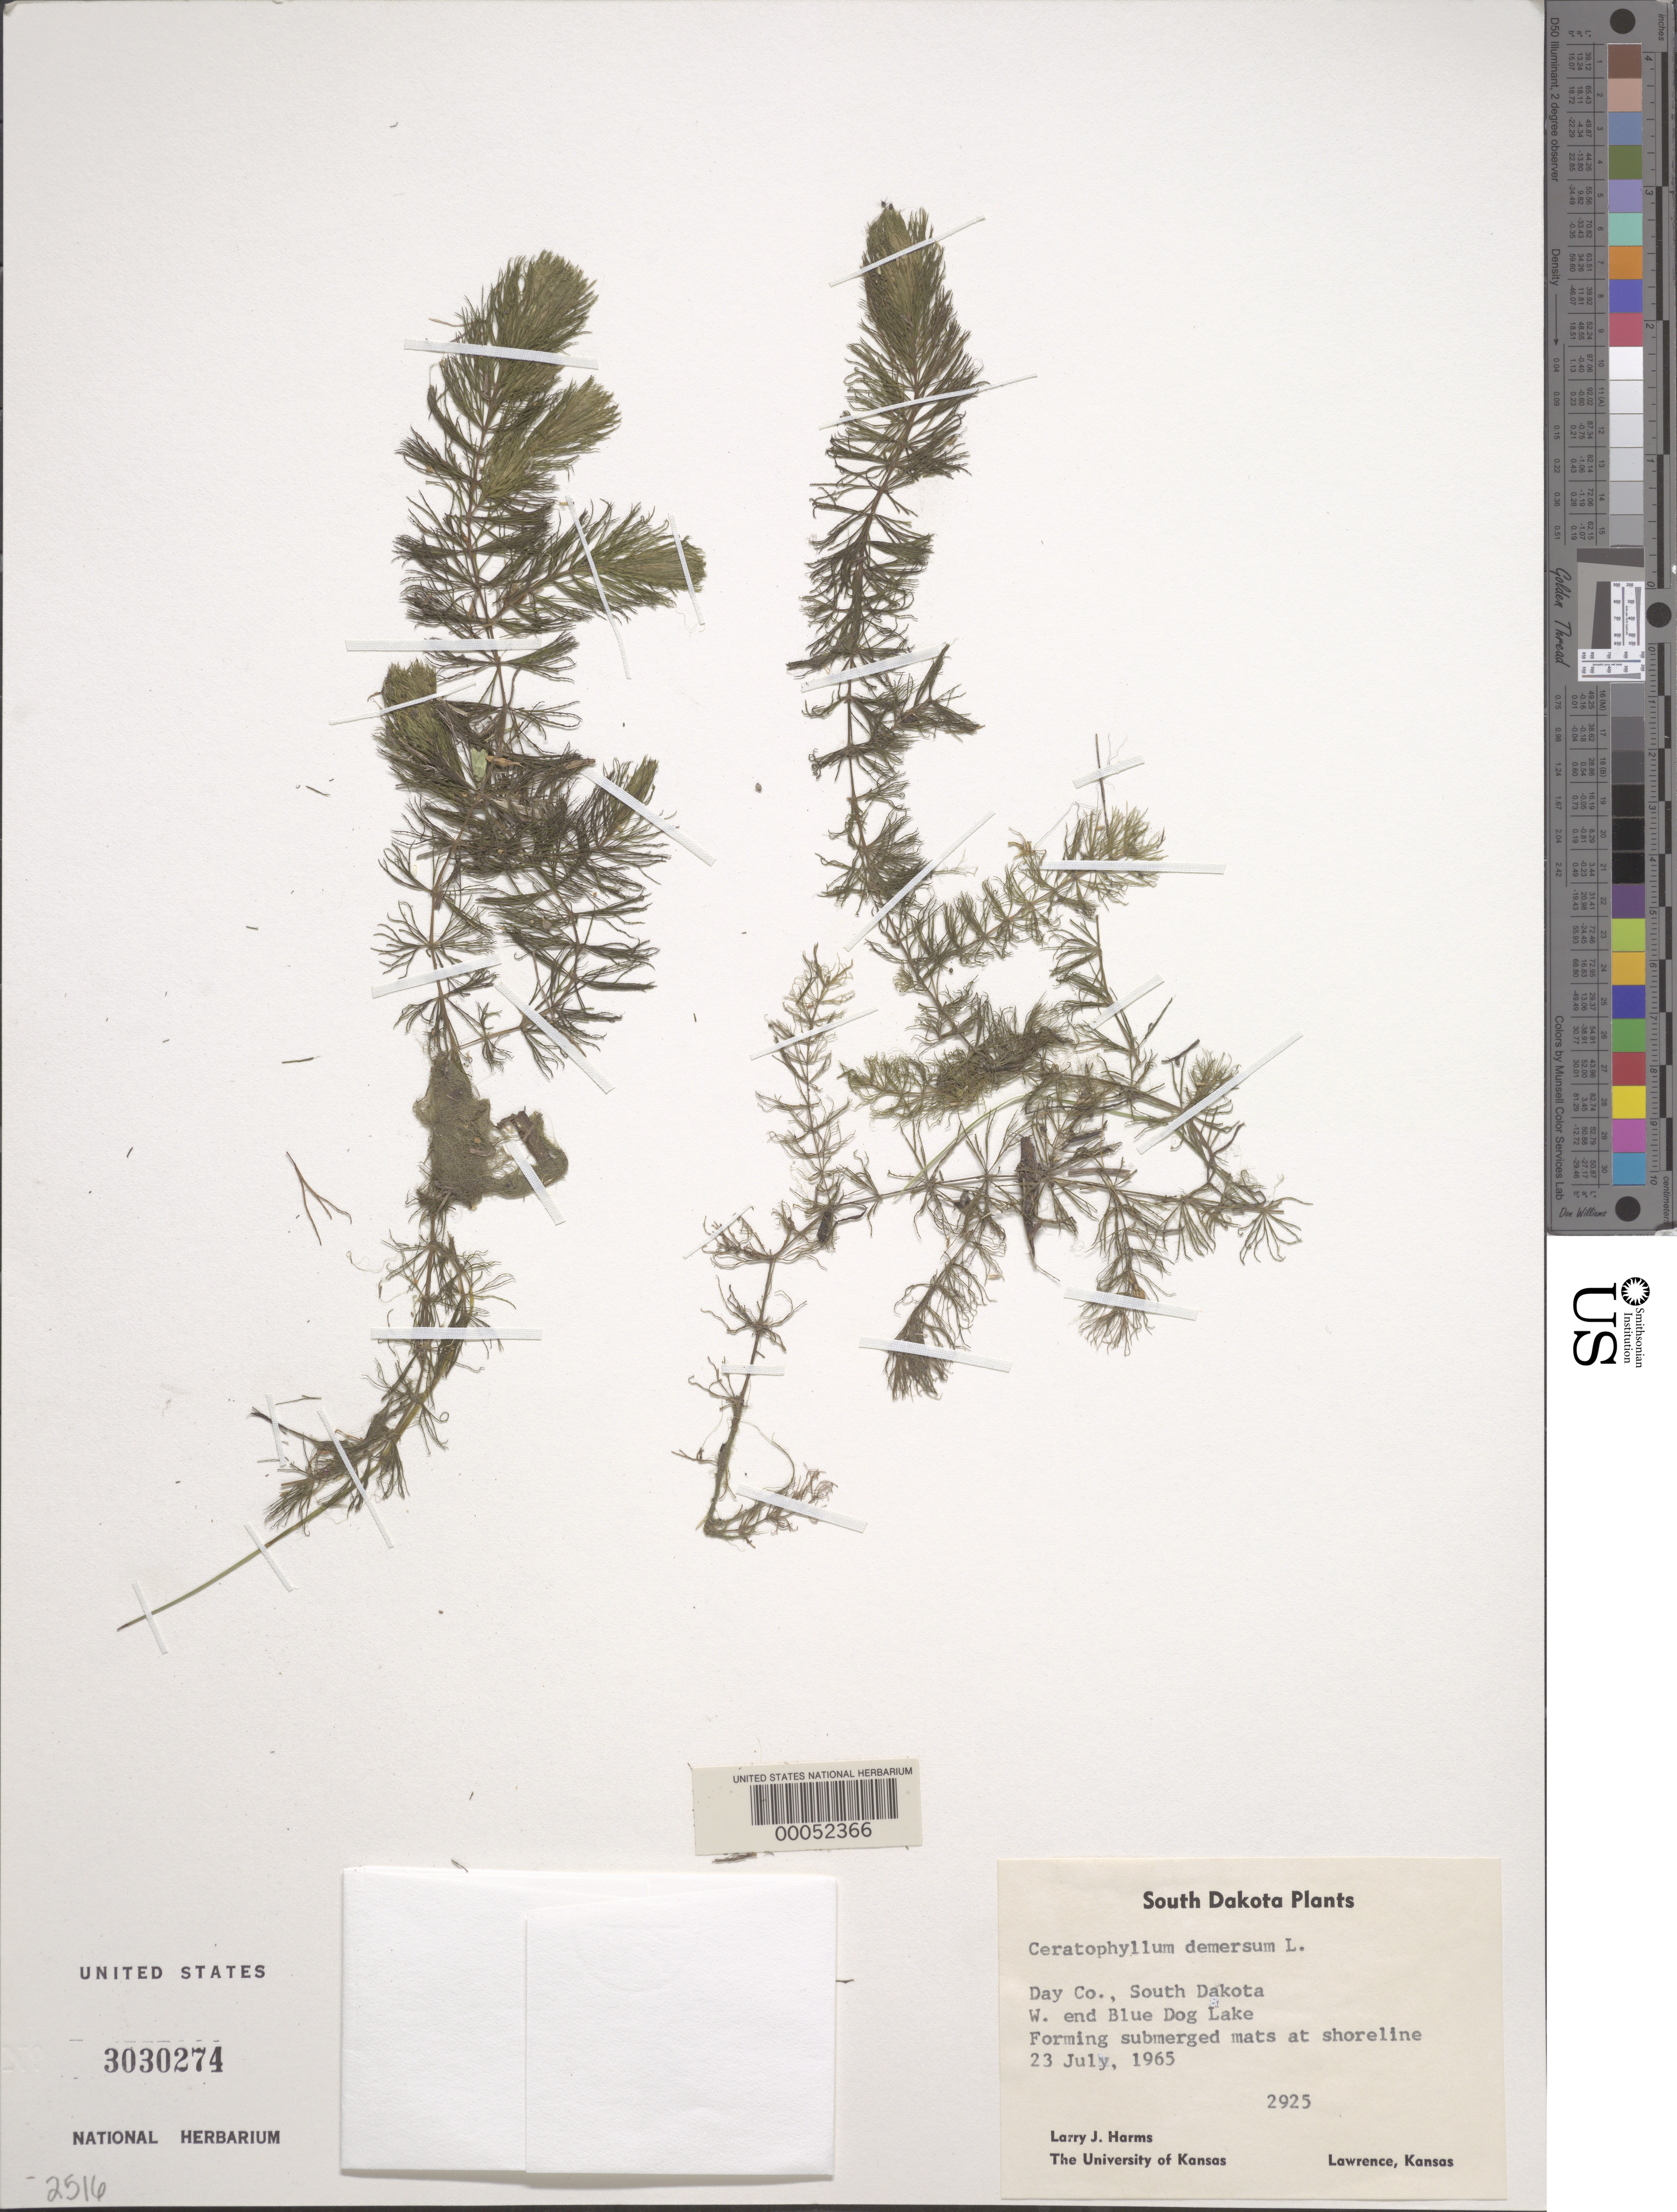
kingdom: Plantae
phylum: Tracheophyta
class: Magnoliopsida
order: Ceratophyllales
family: Ceratophyllaceae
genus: Ceratophyllum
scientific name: Ceratophyllum demersum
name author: L.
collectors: L. Harms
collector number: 2925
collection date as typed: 23 Jul 1965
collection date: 1965-07-23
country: United States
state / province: South Dakota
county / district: Day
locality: W end blue dog lake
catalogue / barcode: US 3030274